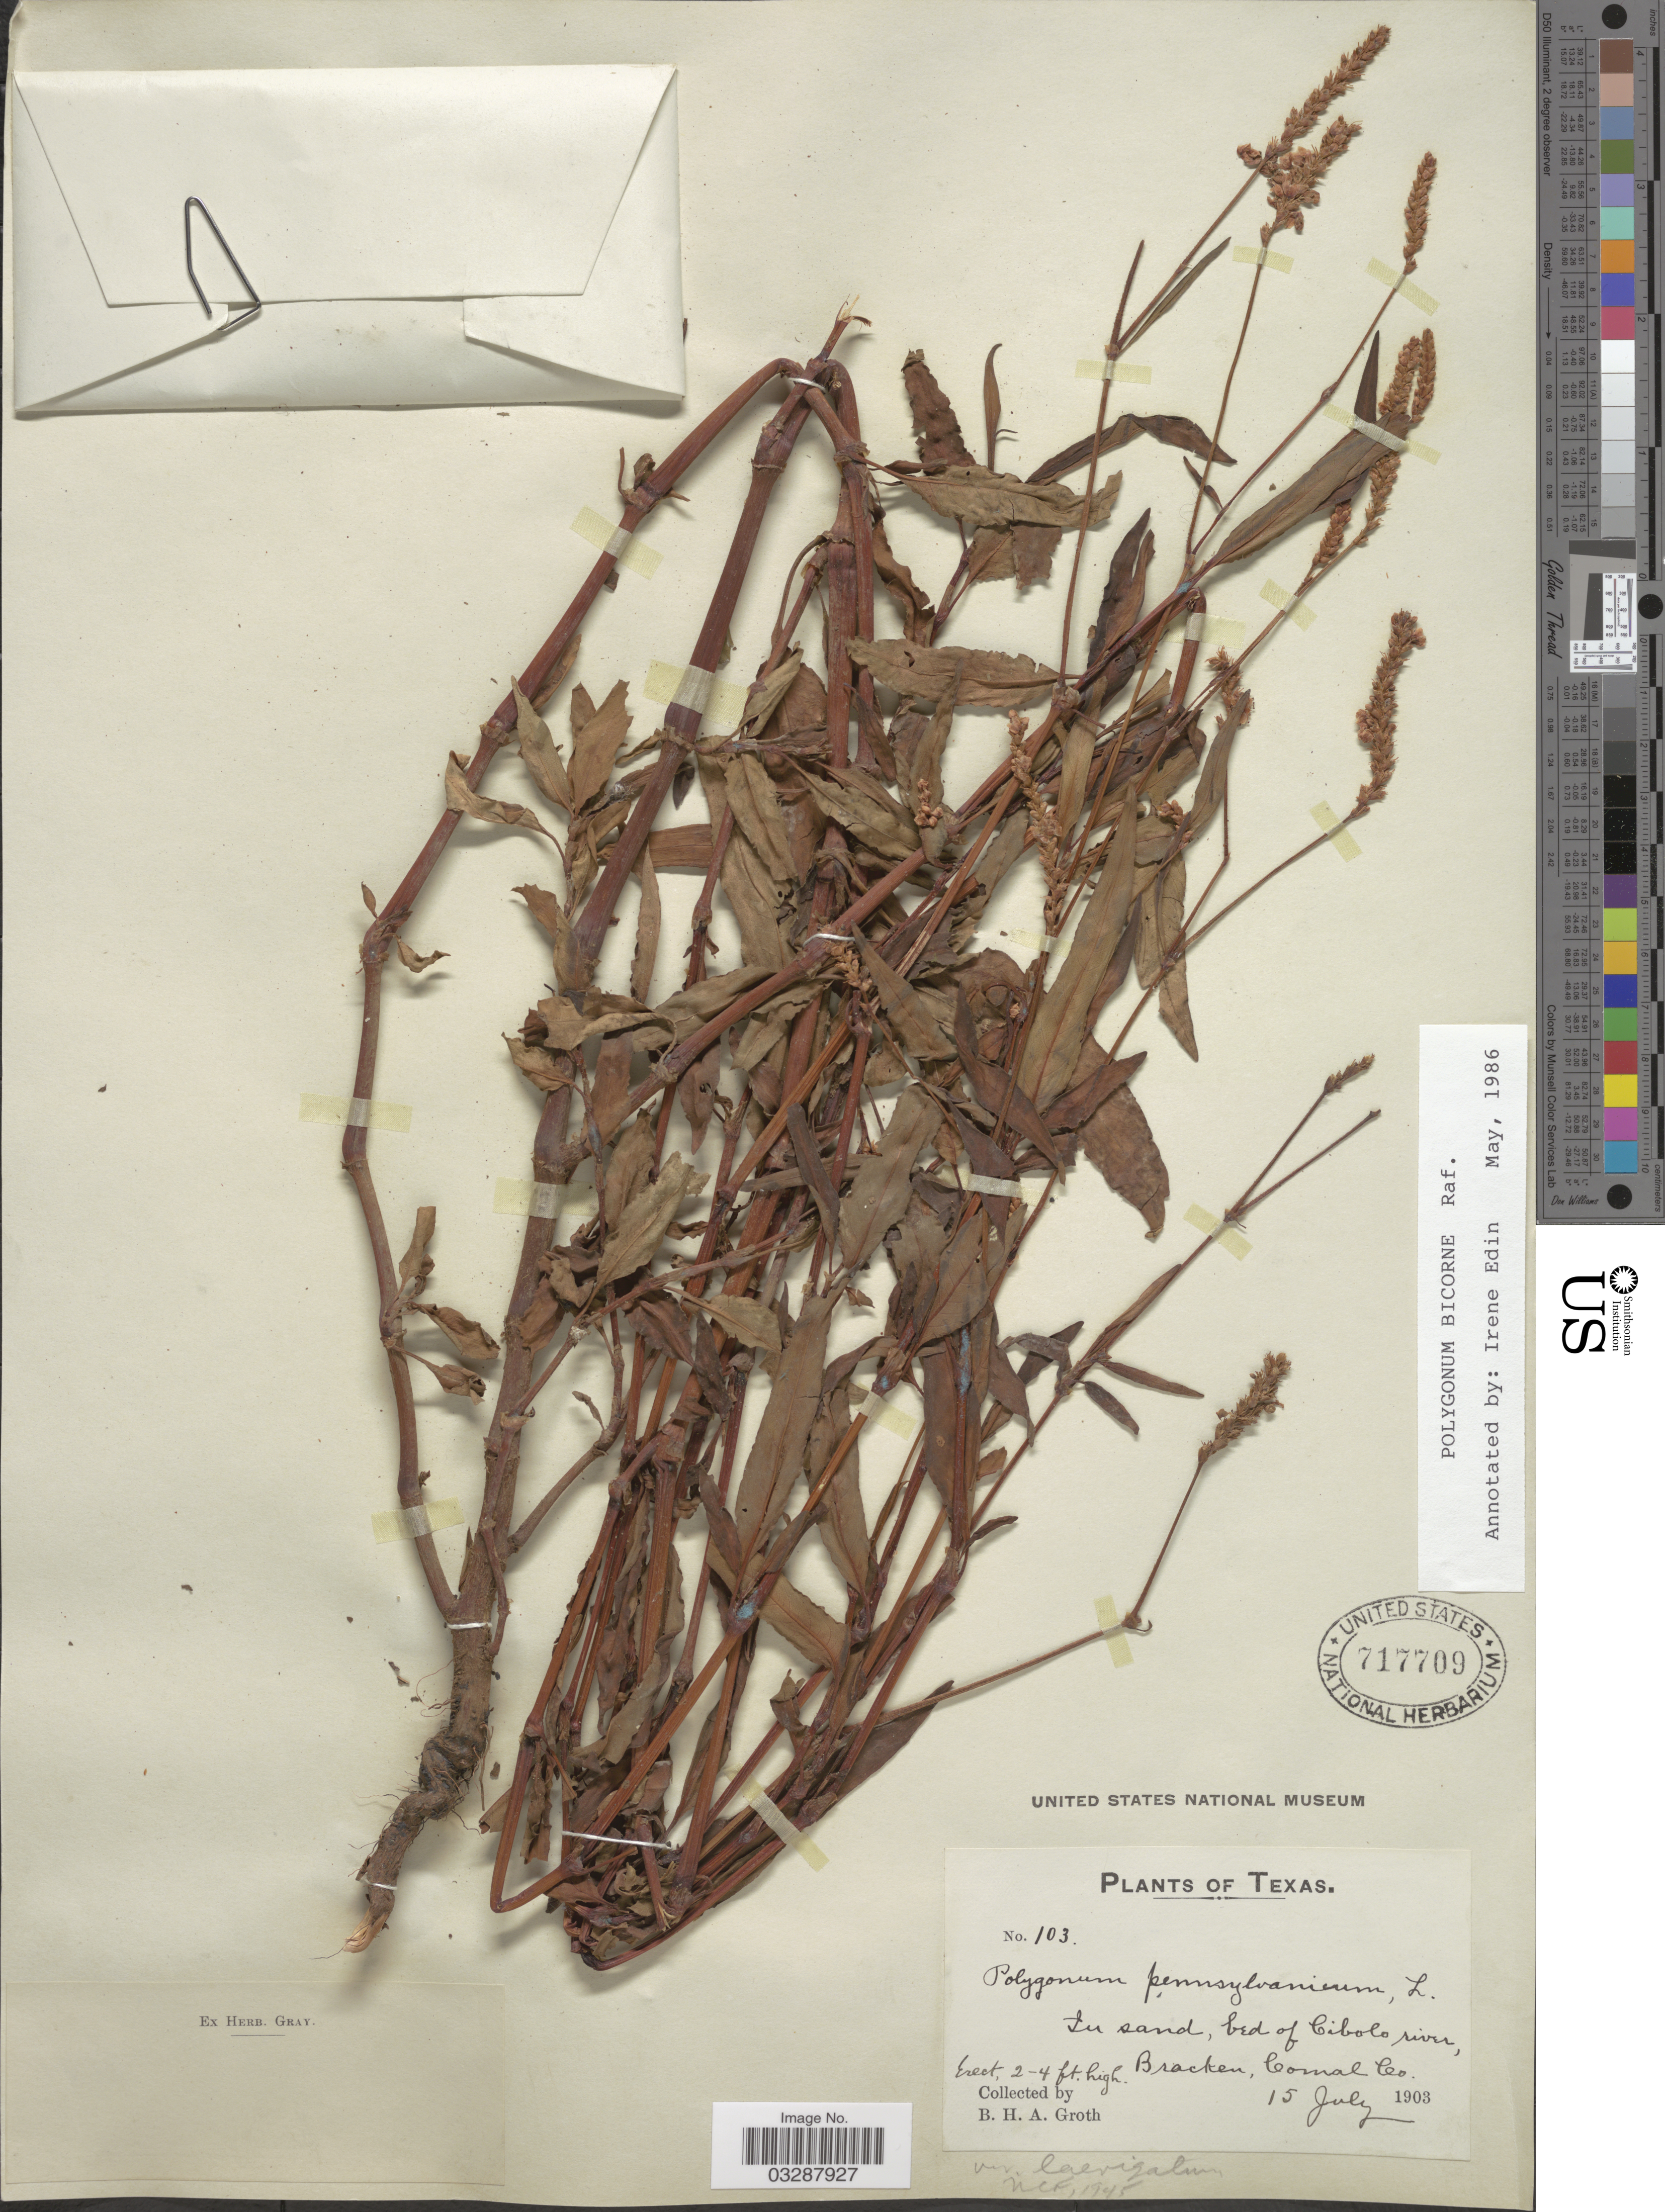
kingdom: Plantae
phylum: Tracheophyta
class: Magnoliopsida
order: Caryophyllales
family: Polygonaceae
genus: Persicaria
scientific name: Persicaria bicornis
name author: (Raf.) Nieuwl.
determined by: Atha, D. E.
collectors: B. Groth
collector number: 103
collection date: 1903-07-15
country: United States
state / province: Texas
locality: In sand, bed of Cibolo river, Bracken, Comal Co.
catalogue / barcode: US 717709